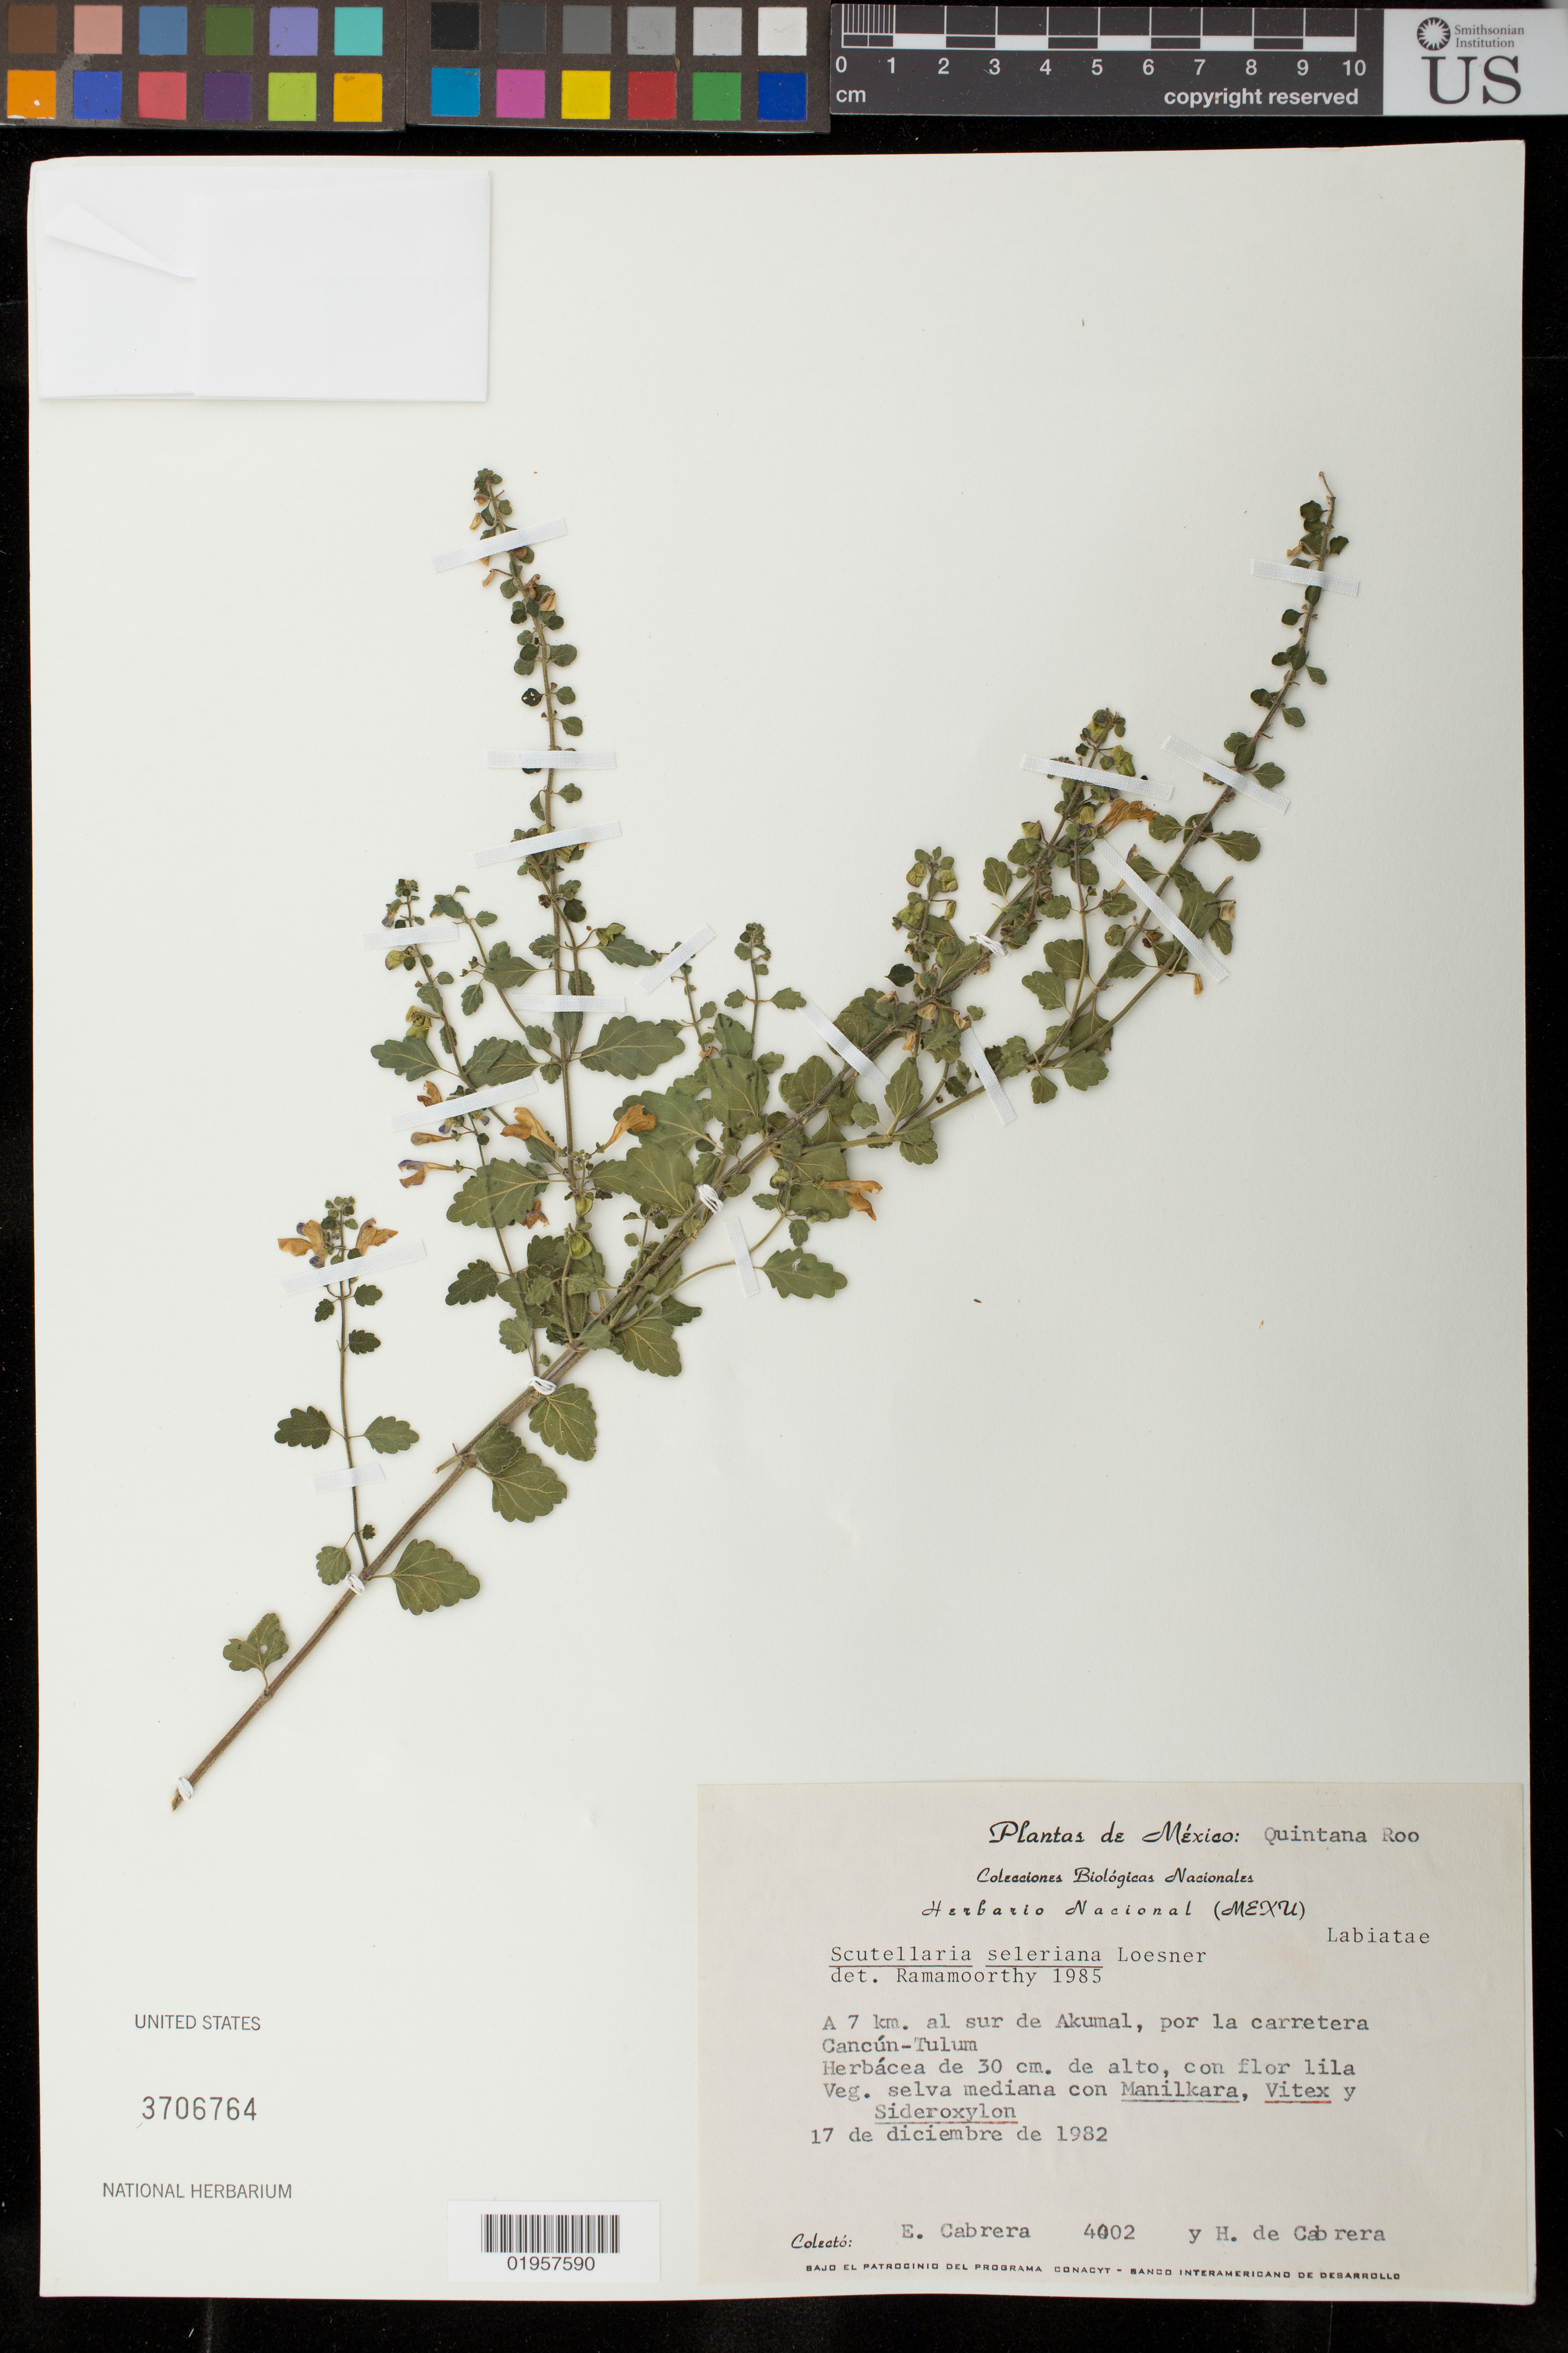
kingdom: Plantae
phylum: Tracheophyta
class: Magnoliopsida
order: Lamiales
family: Lamiaceae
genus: Scutellaria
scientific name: Scutellaria seleriana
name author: Loes.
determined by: Ramamoorthy, T. P.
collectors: E. Cabrera & H. de Cabrera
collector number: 4002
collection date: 1982-12-17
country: Mexico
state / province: Quintana Roo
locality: Akumal, a 7 km al sur; por la carretera Cancún-Tulum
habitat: Veg. selva mediana con Manilkara, Vitex y Sideroxylon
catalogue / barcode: US 3706764